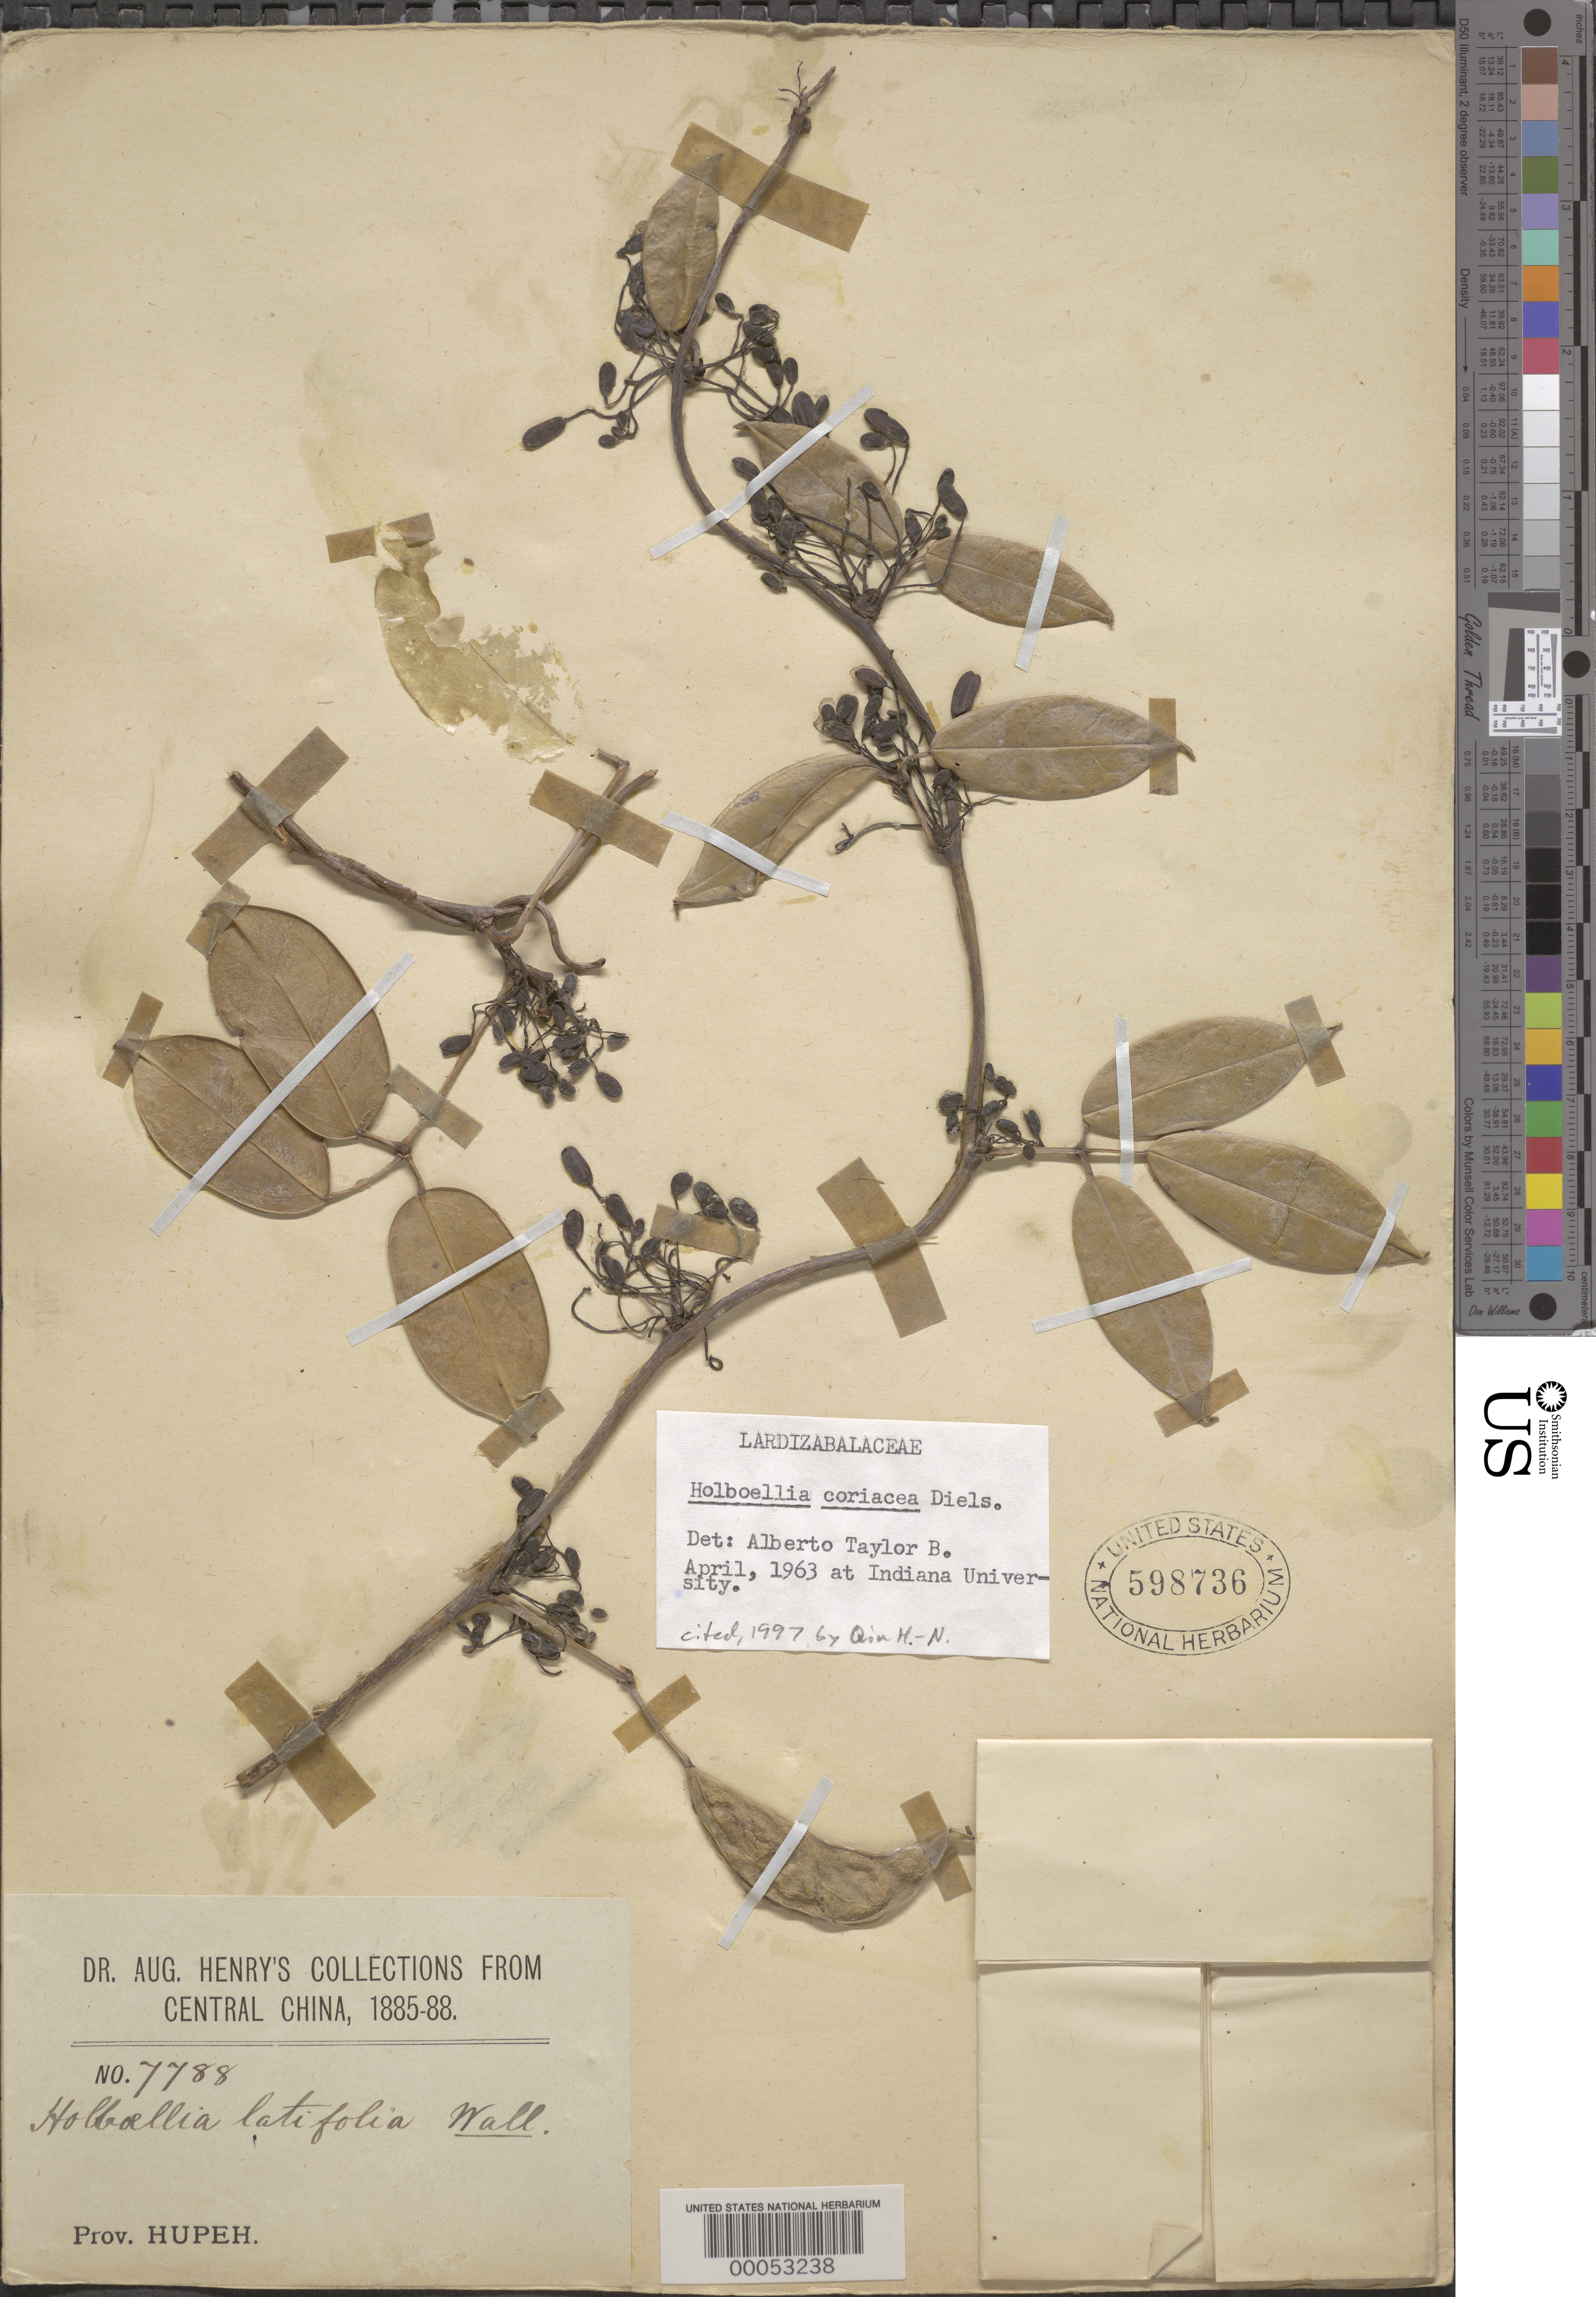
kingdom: Plantae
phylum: Tracheophyta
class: Magnoliopsida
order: Ranunculales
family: Lardizabalaceae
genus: Stauntonia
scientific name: Stauntonia coriacea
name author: (Diels) Christenh.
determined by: Strong, Mark T., (BOT), Smithsonian Institution - National Museum of Natural History (UNITED STATES)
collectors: A. Henry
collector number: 7788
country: China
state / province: Hubei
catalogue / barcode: US 598736